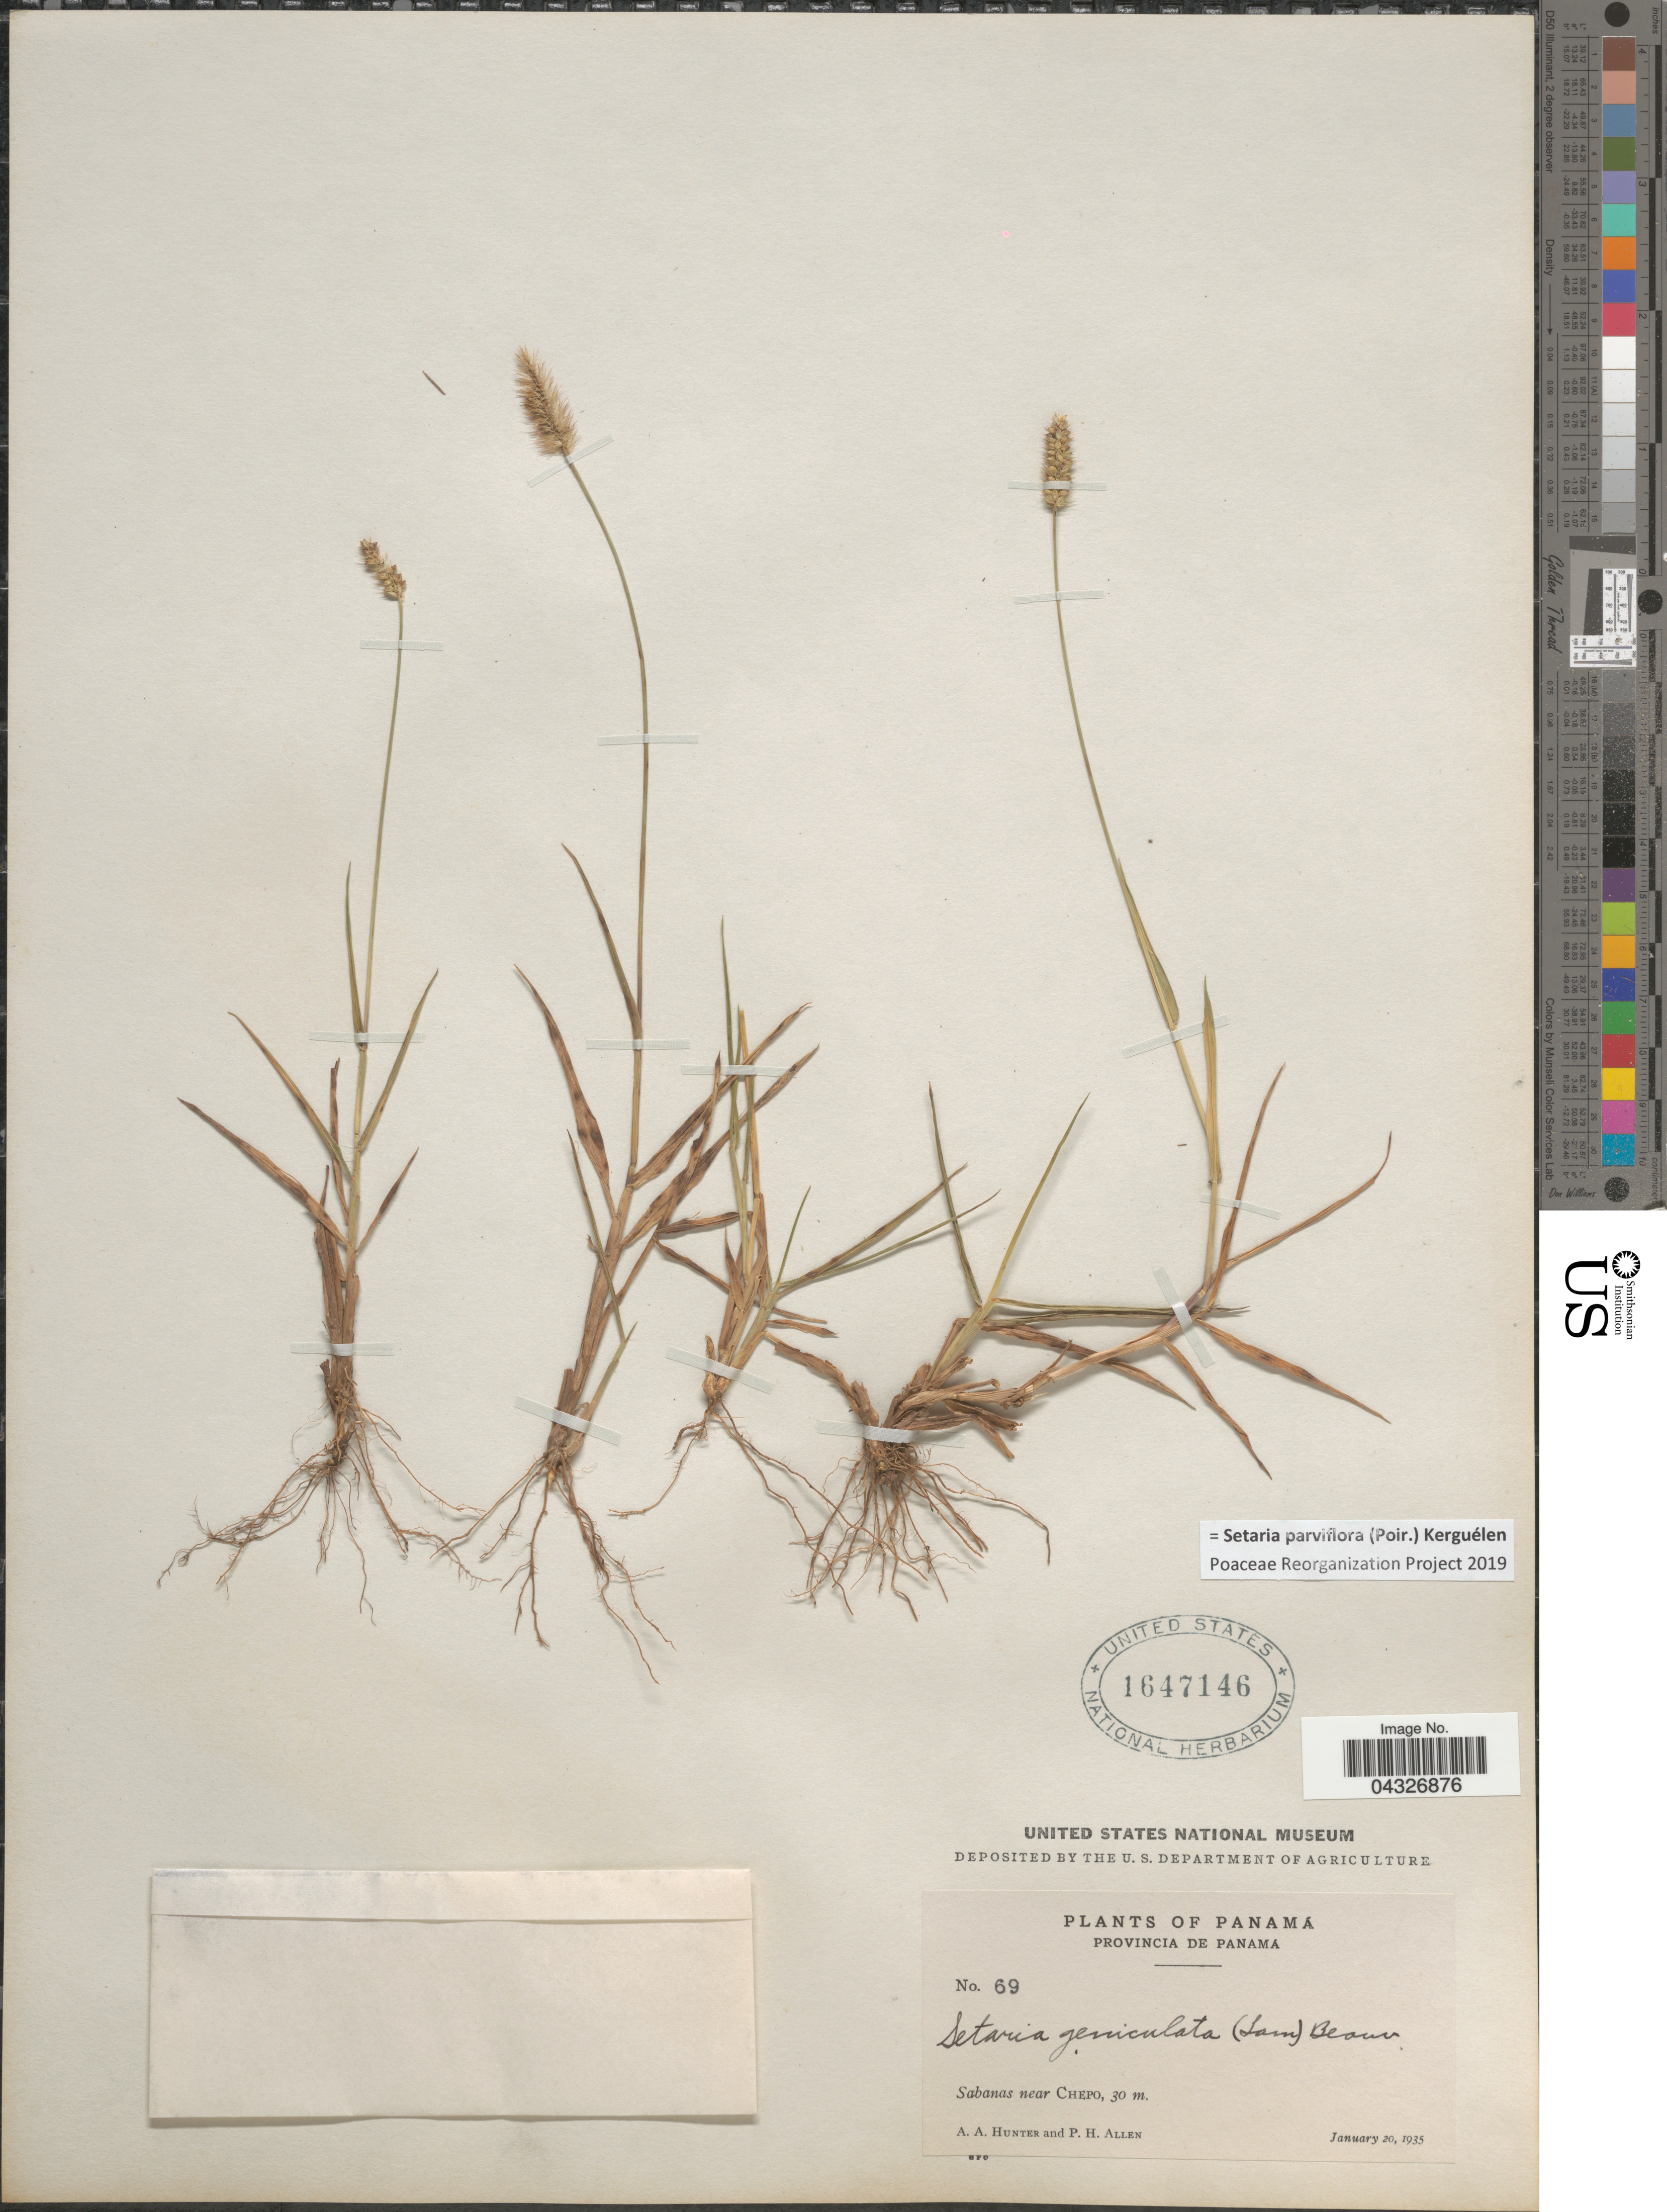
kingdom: Plantae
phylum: Tracheophyta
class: Liliopsida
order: Poales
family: Poaceae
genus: Setaria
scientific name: Setaria parviflora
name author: (Poir.) Kerguélen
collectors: A. Hunter & P. H. Allen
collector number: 69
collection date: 1935-01-20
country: Panama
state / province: Panamá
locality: Sabanas near Chepo.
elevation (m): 30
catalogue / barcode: US 1647146